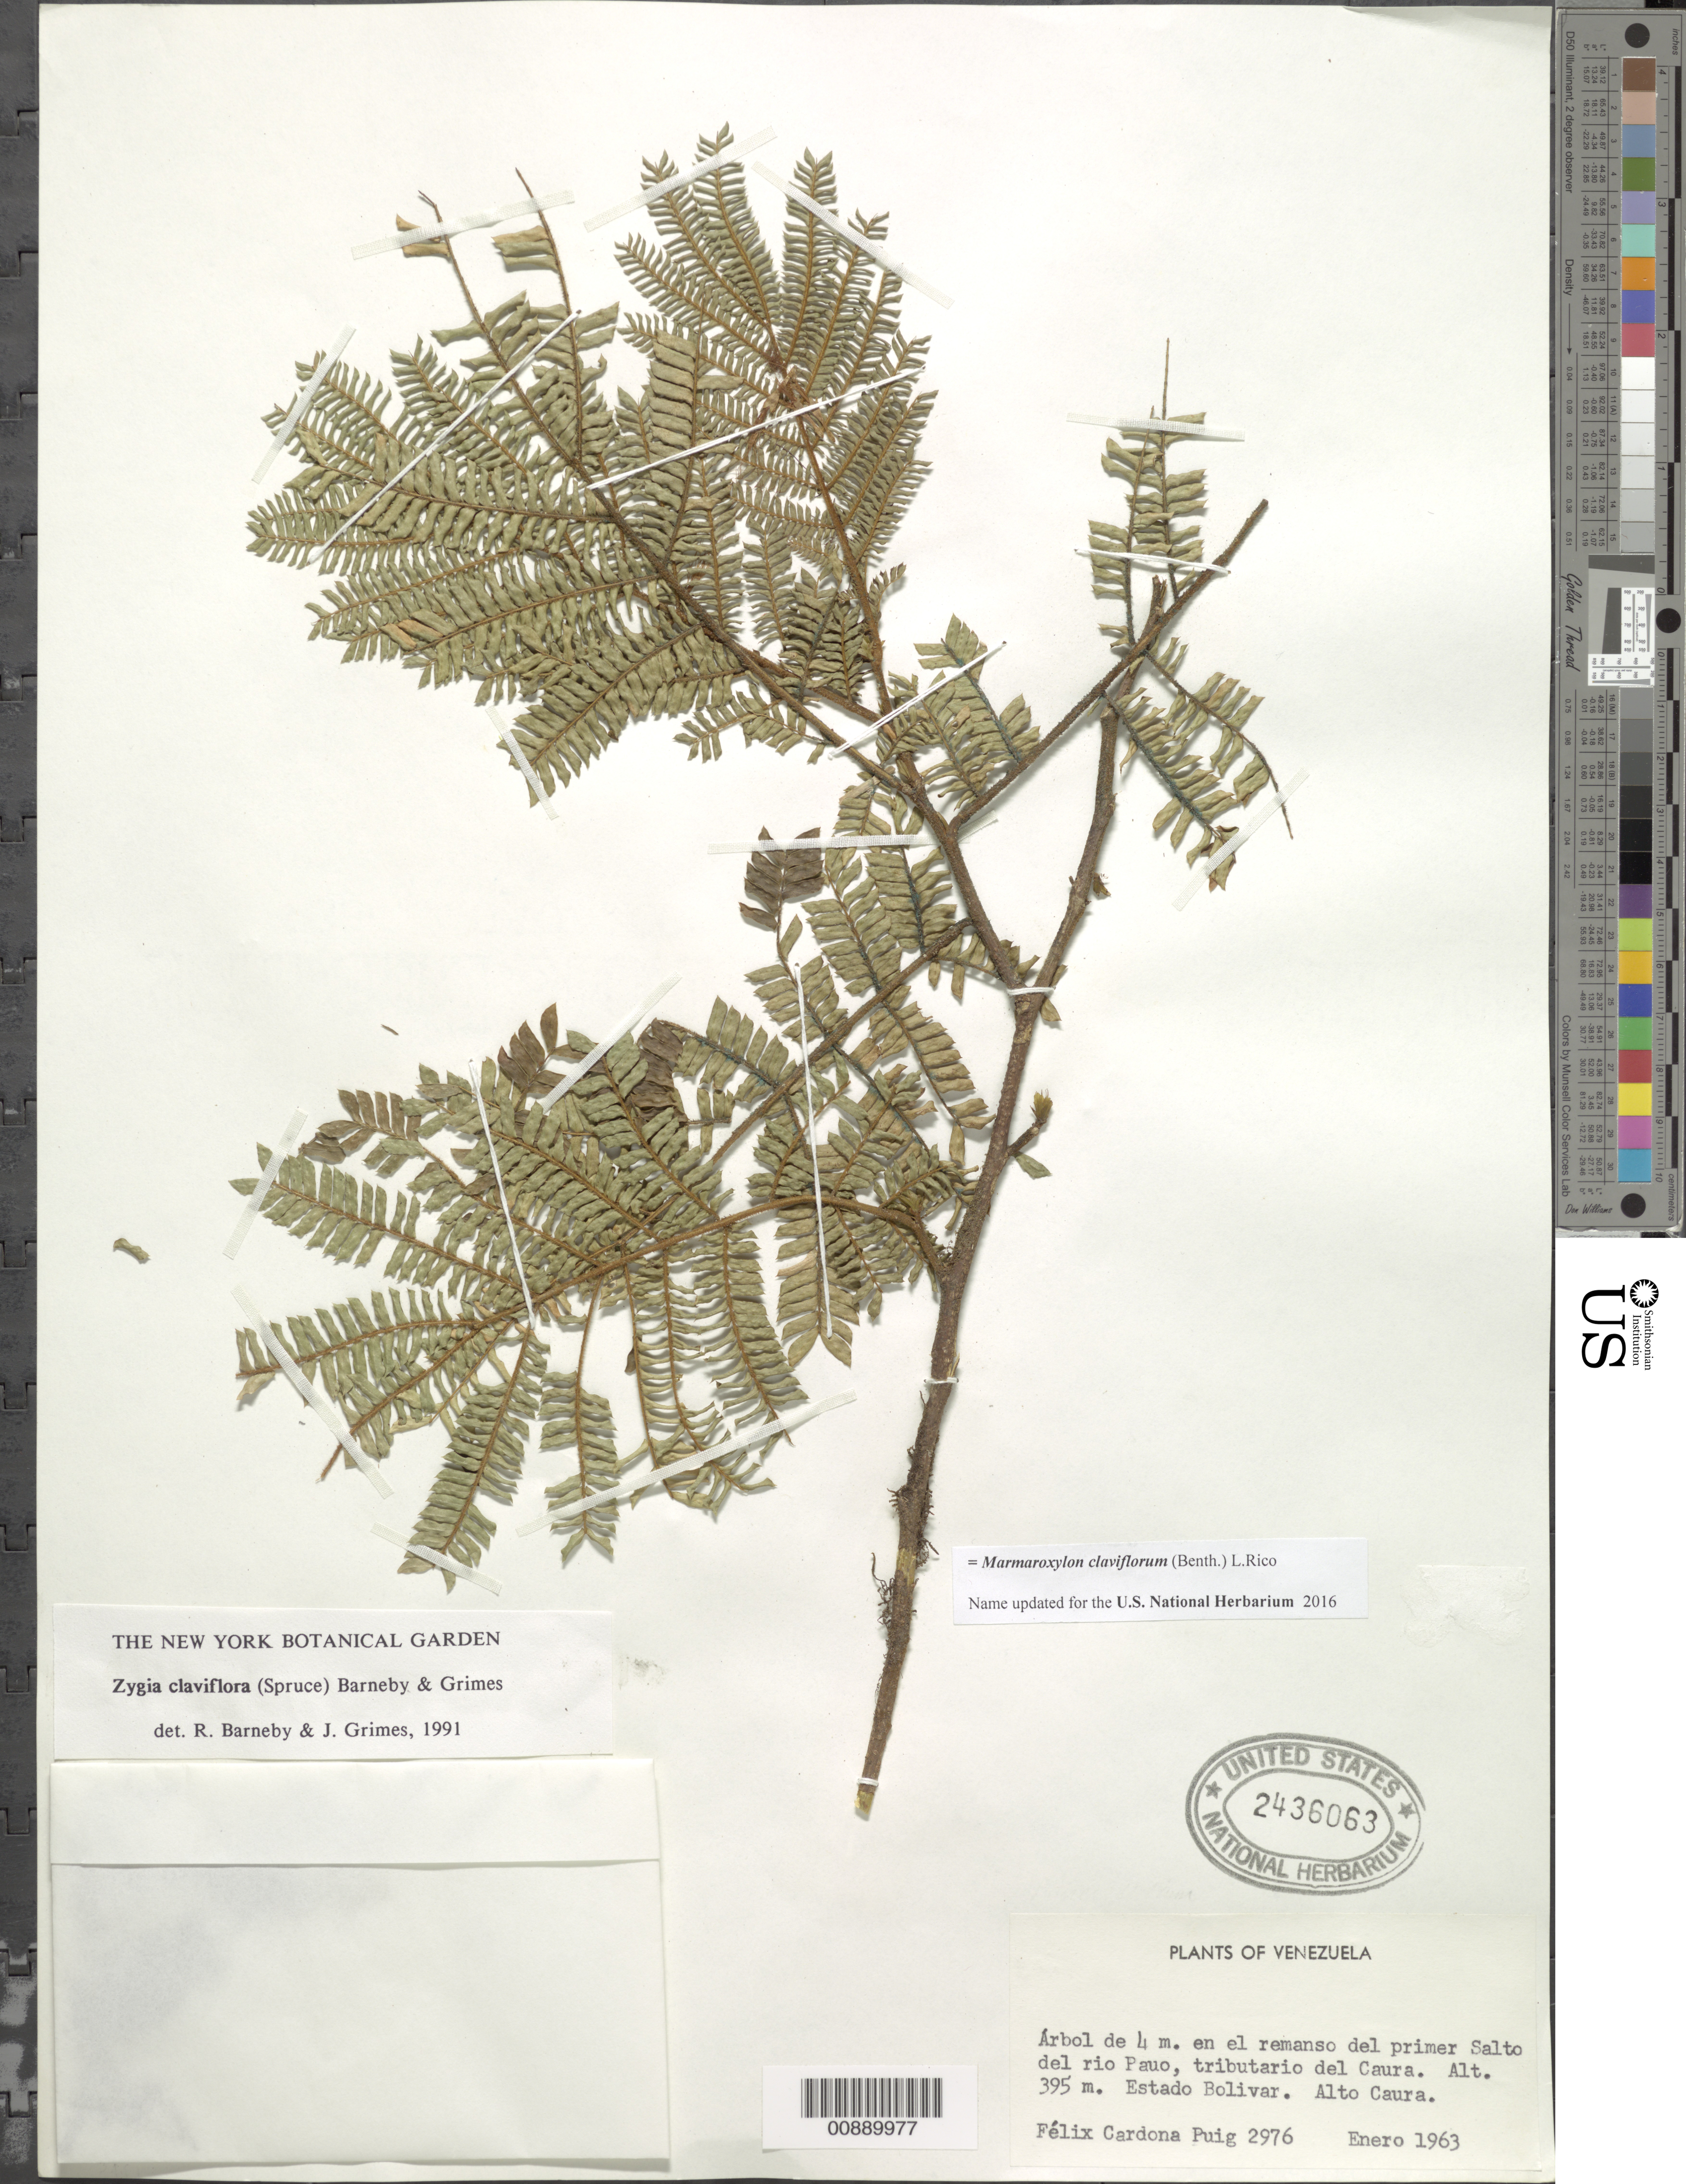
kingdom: Plantae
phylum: Tracheophyta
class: Magnoliopsida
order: Fabales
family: Fabaceae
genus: Zygia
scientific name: Zygia claviflora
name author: (Spruce ex Benth.) Barneby & J.W. Grimes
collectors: F. Cardona Puig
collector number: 2976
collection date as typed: Jan-63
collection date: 1963-01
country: Venezuela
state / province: Bolívar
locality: Salto del Río Pauo, tributario del Caura; Alto Caura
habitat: Remanso del primer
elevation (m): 395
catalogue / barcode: US 2436063